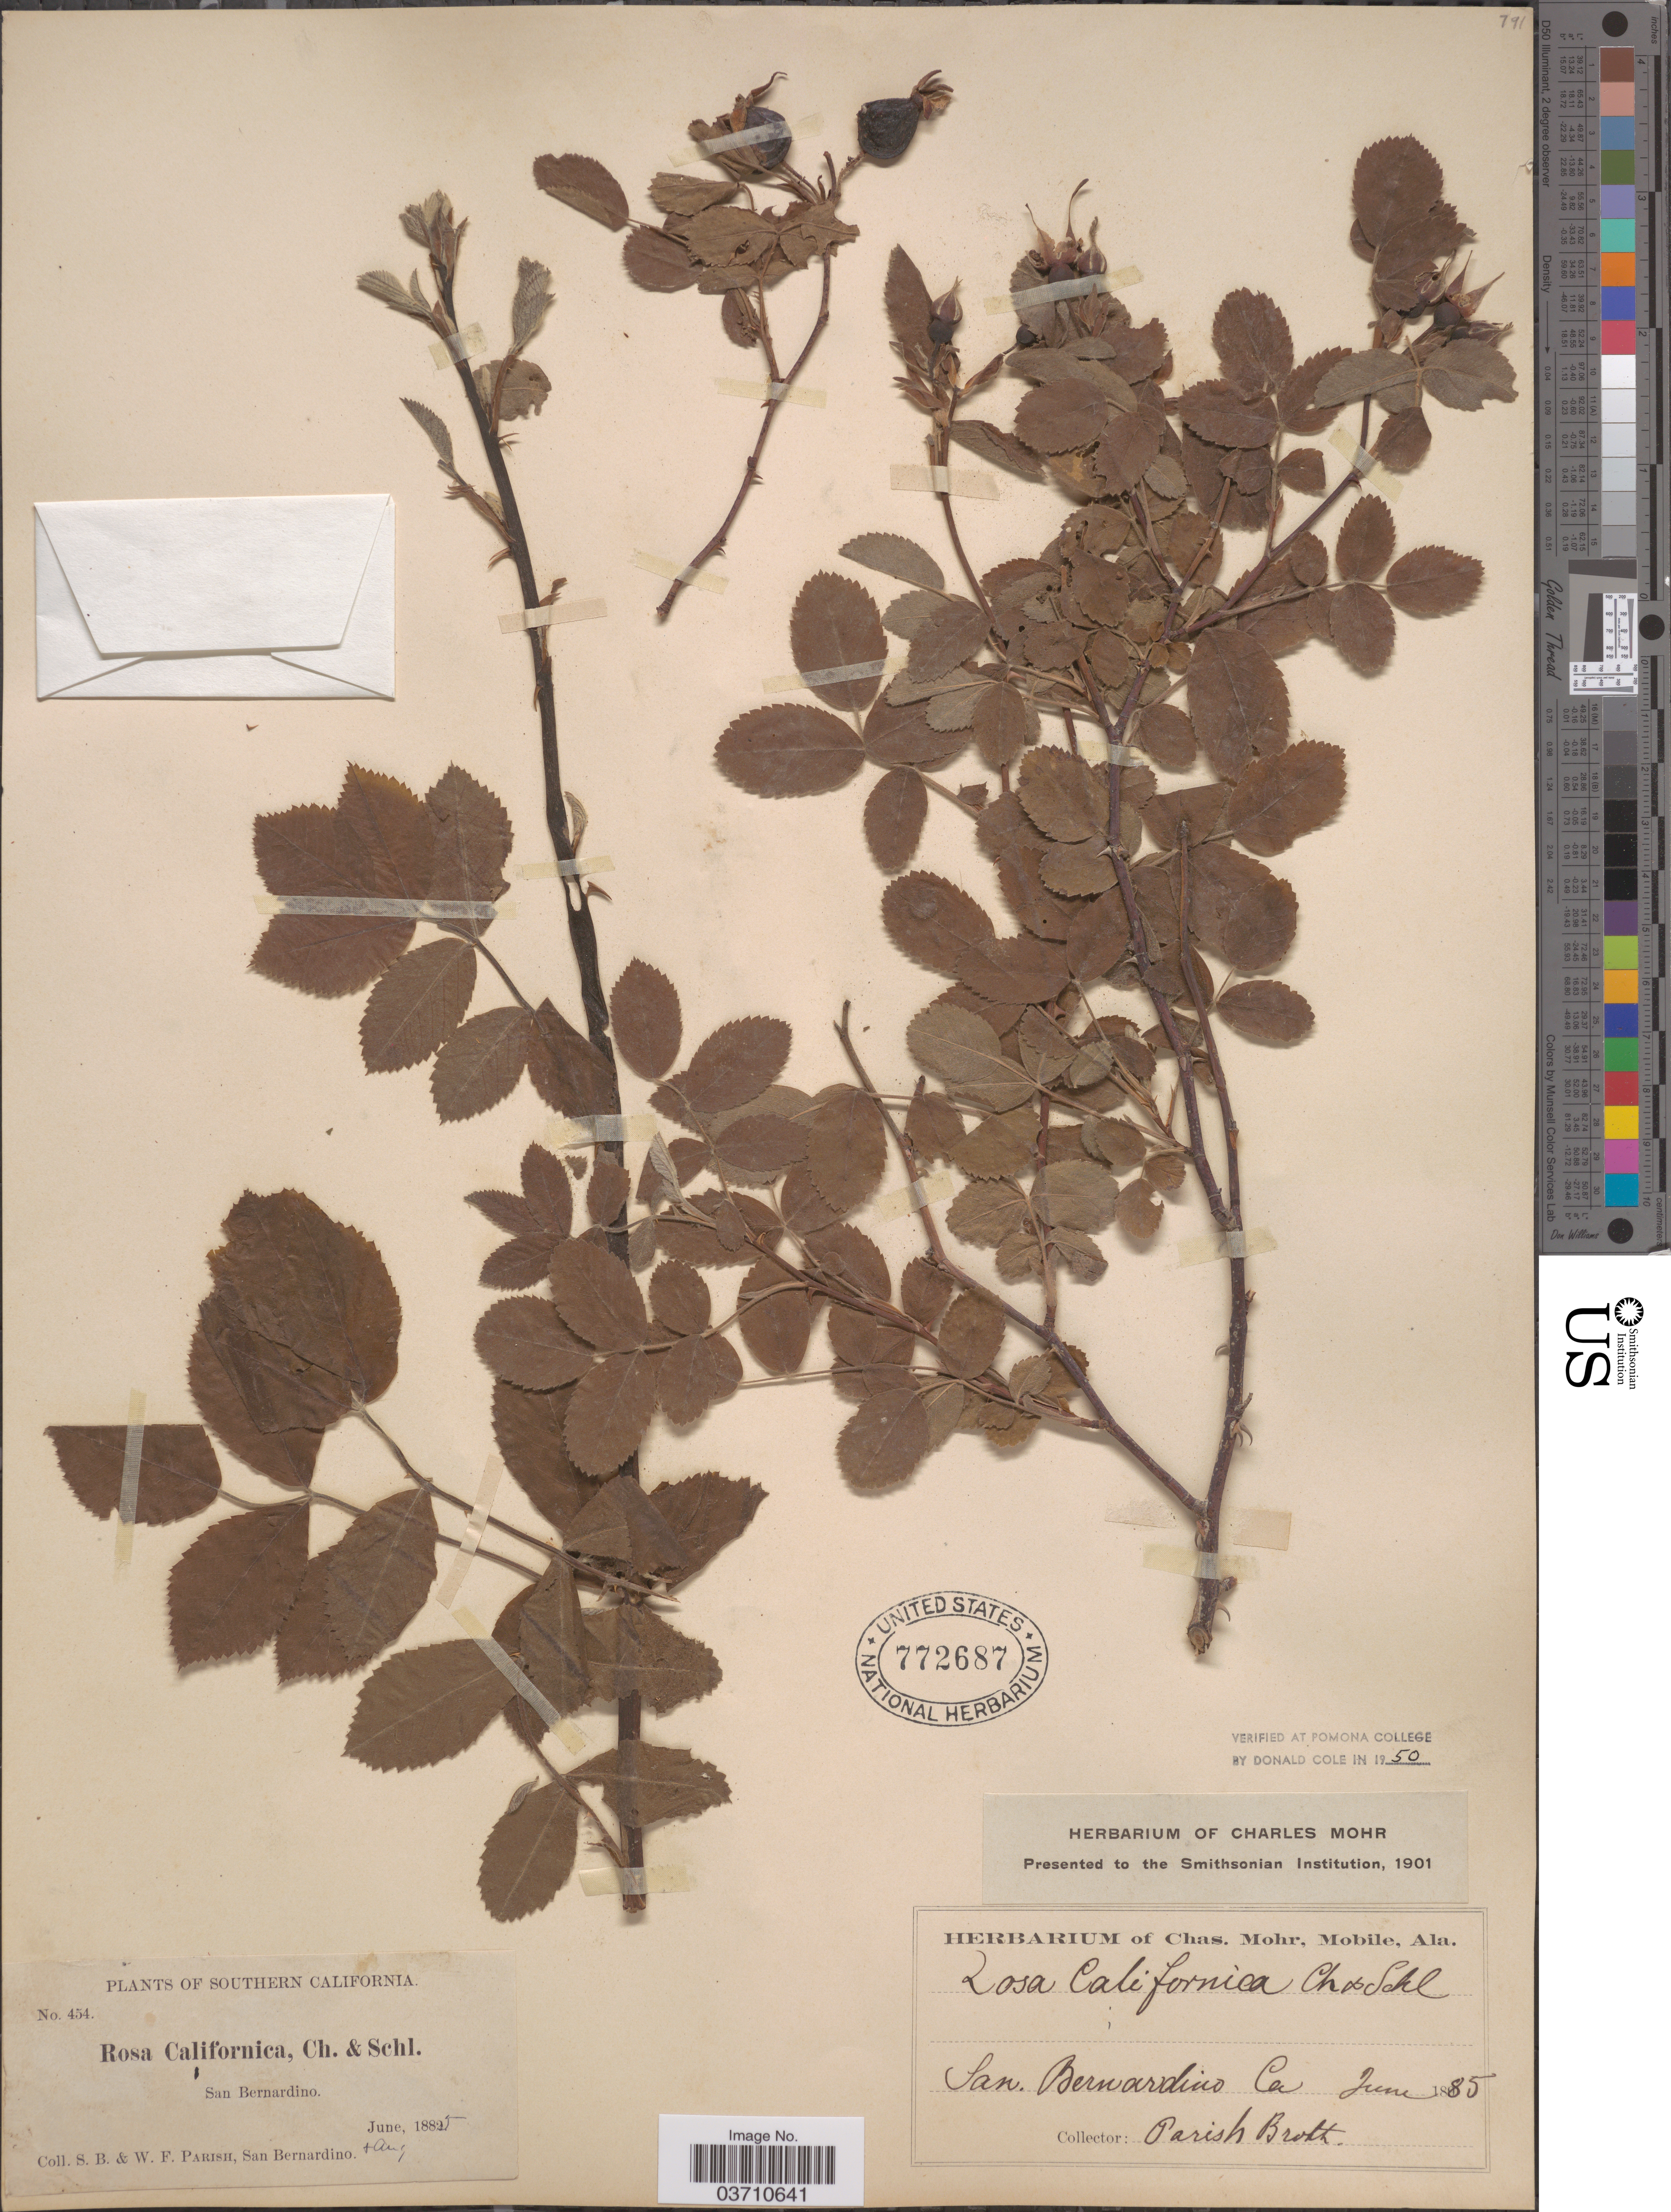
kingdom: Plantae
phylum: Tracheophyta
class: Magnoliopsida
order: Rosales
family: Rosaceae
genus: Rosa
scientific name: Rosa californica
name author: Cham. & Schltdl.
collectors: S. B. Parish & W. F. Parish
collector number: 454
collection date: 1885-06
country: United States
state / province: California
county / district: San Bernardino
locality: Southern California. San Bernardino.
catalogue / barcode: US 772687